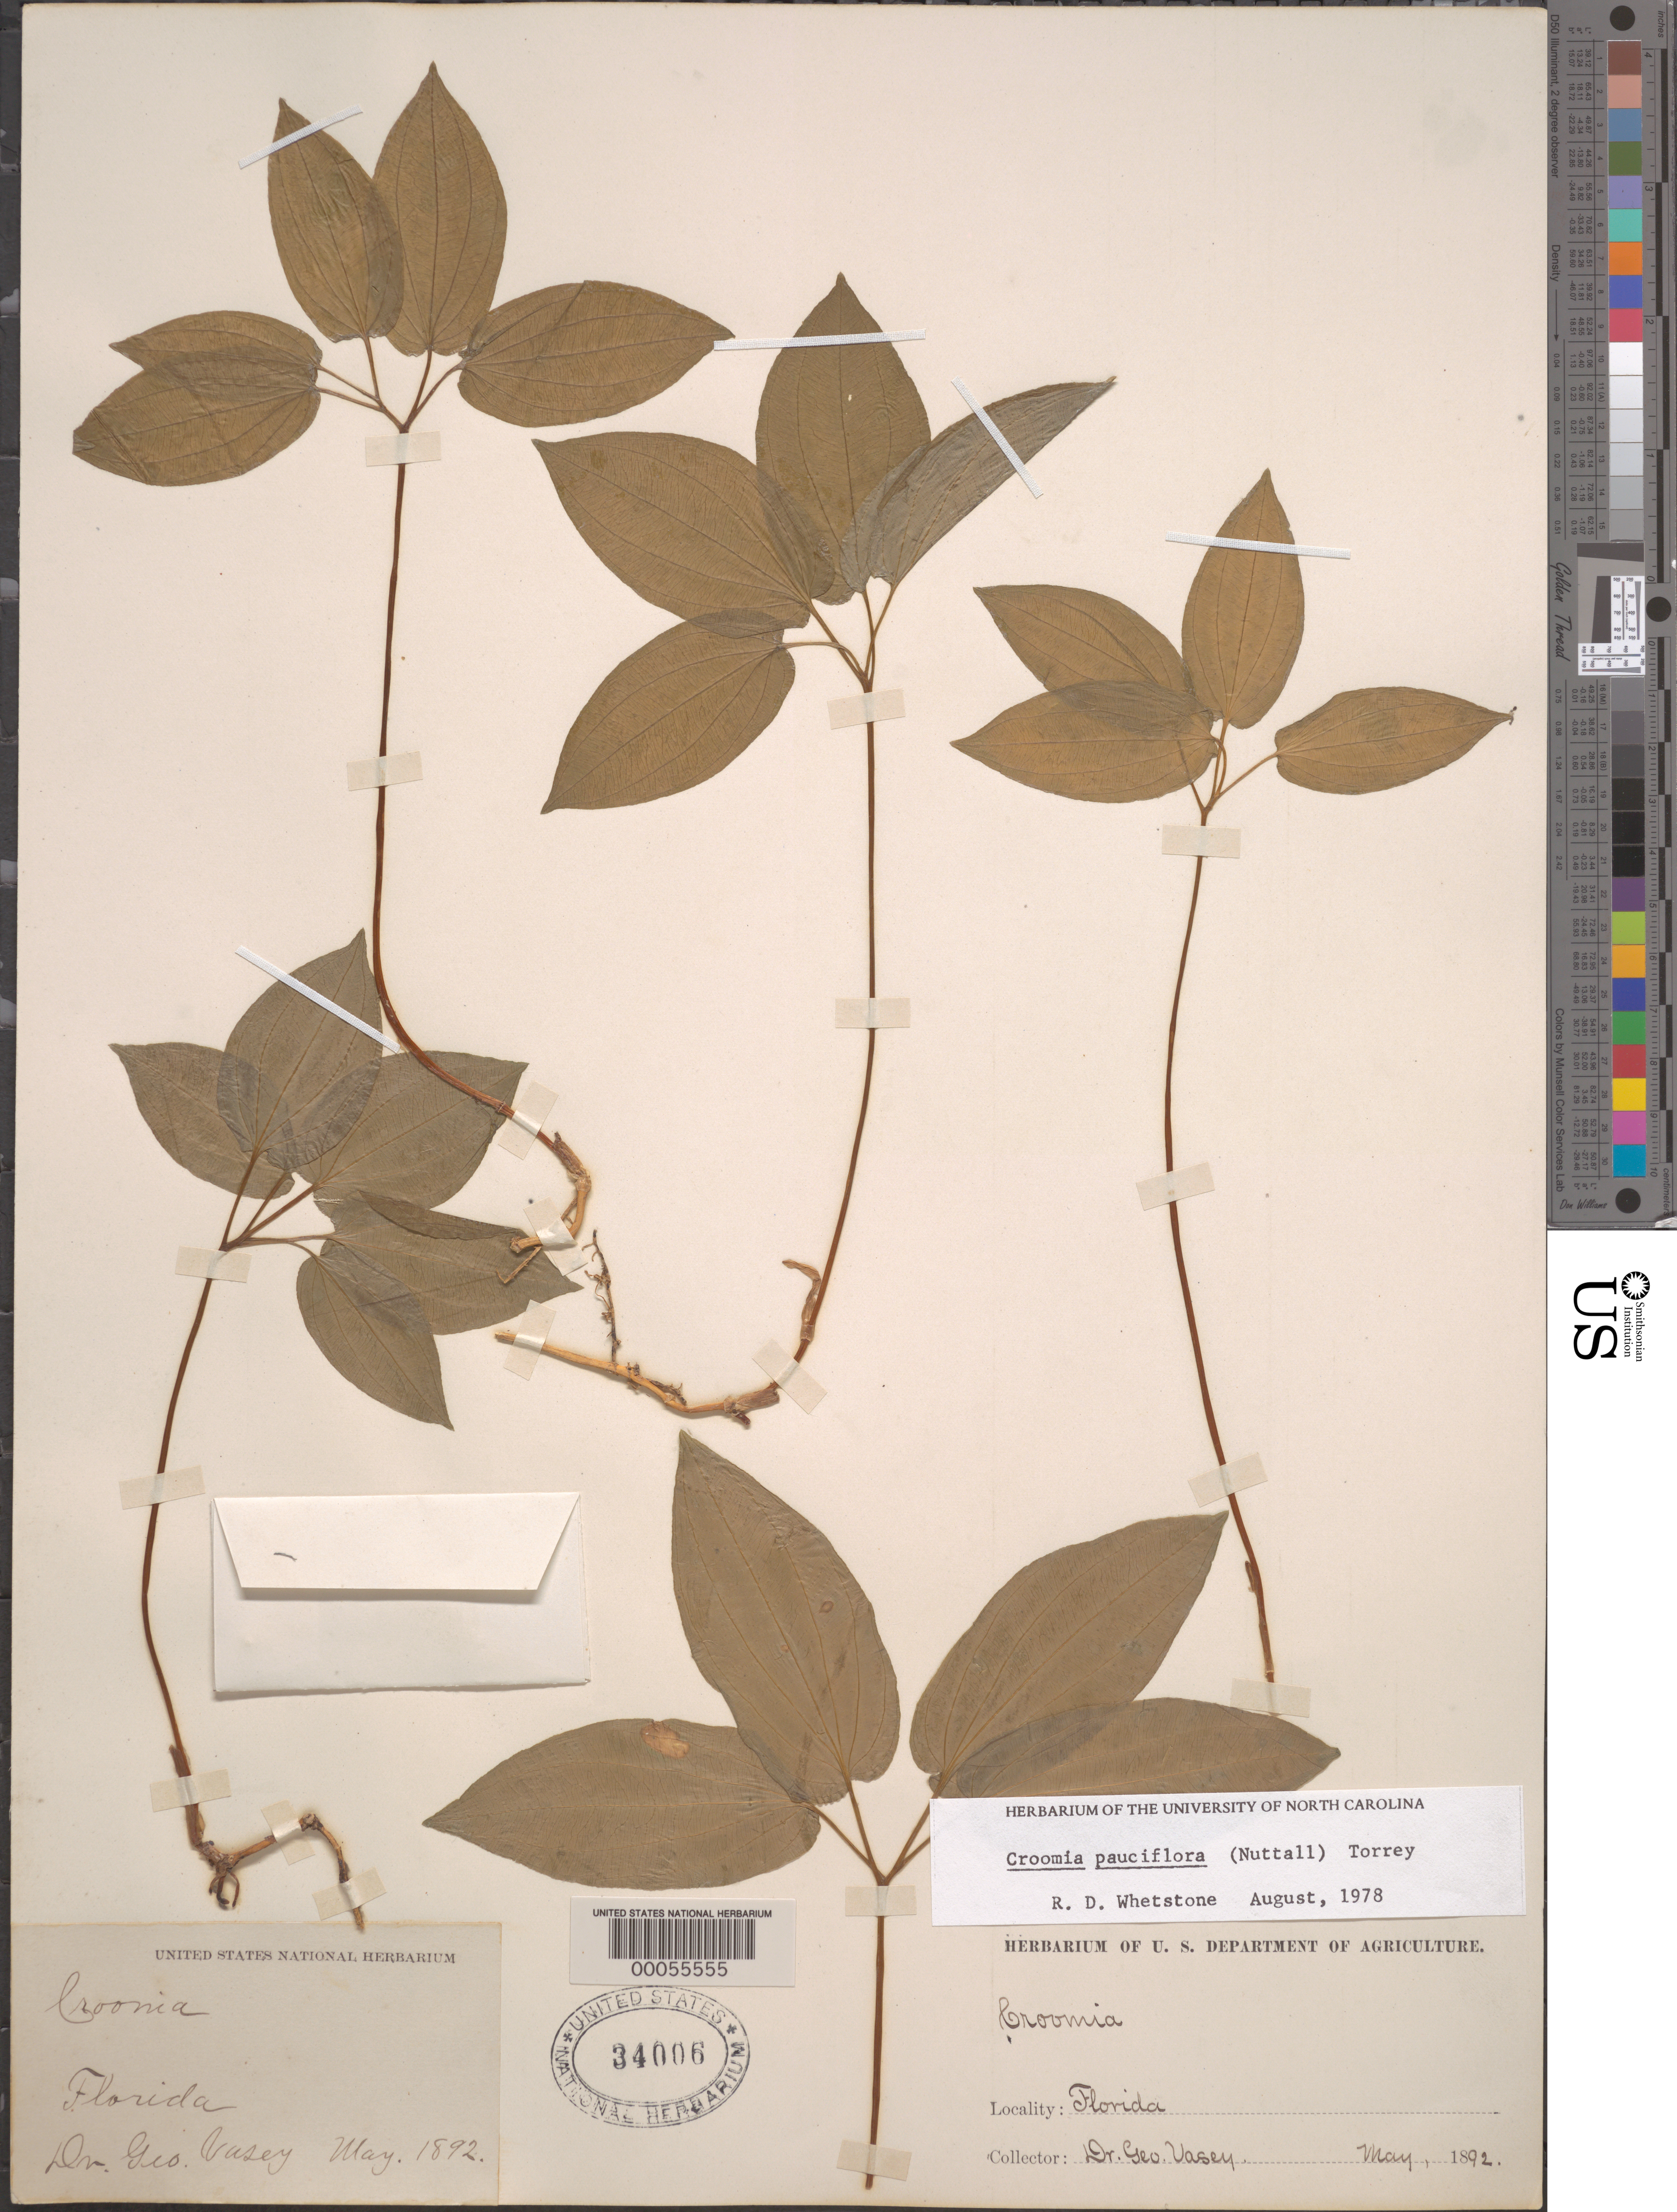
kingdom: Plantae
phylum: Tracheophyta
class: Liliopsida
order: Pandanales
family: Stemonaceae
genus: Croomia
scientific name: Croomia pauciflora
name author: (Nutt.) Torr.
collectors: G. Vasey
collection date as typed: May 1892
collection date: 1892-05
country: United States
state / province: Florida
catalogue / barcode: US 34006